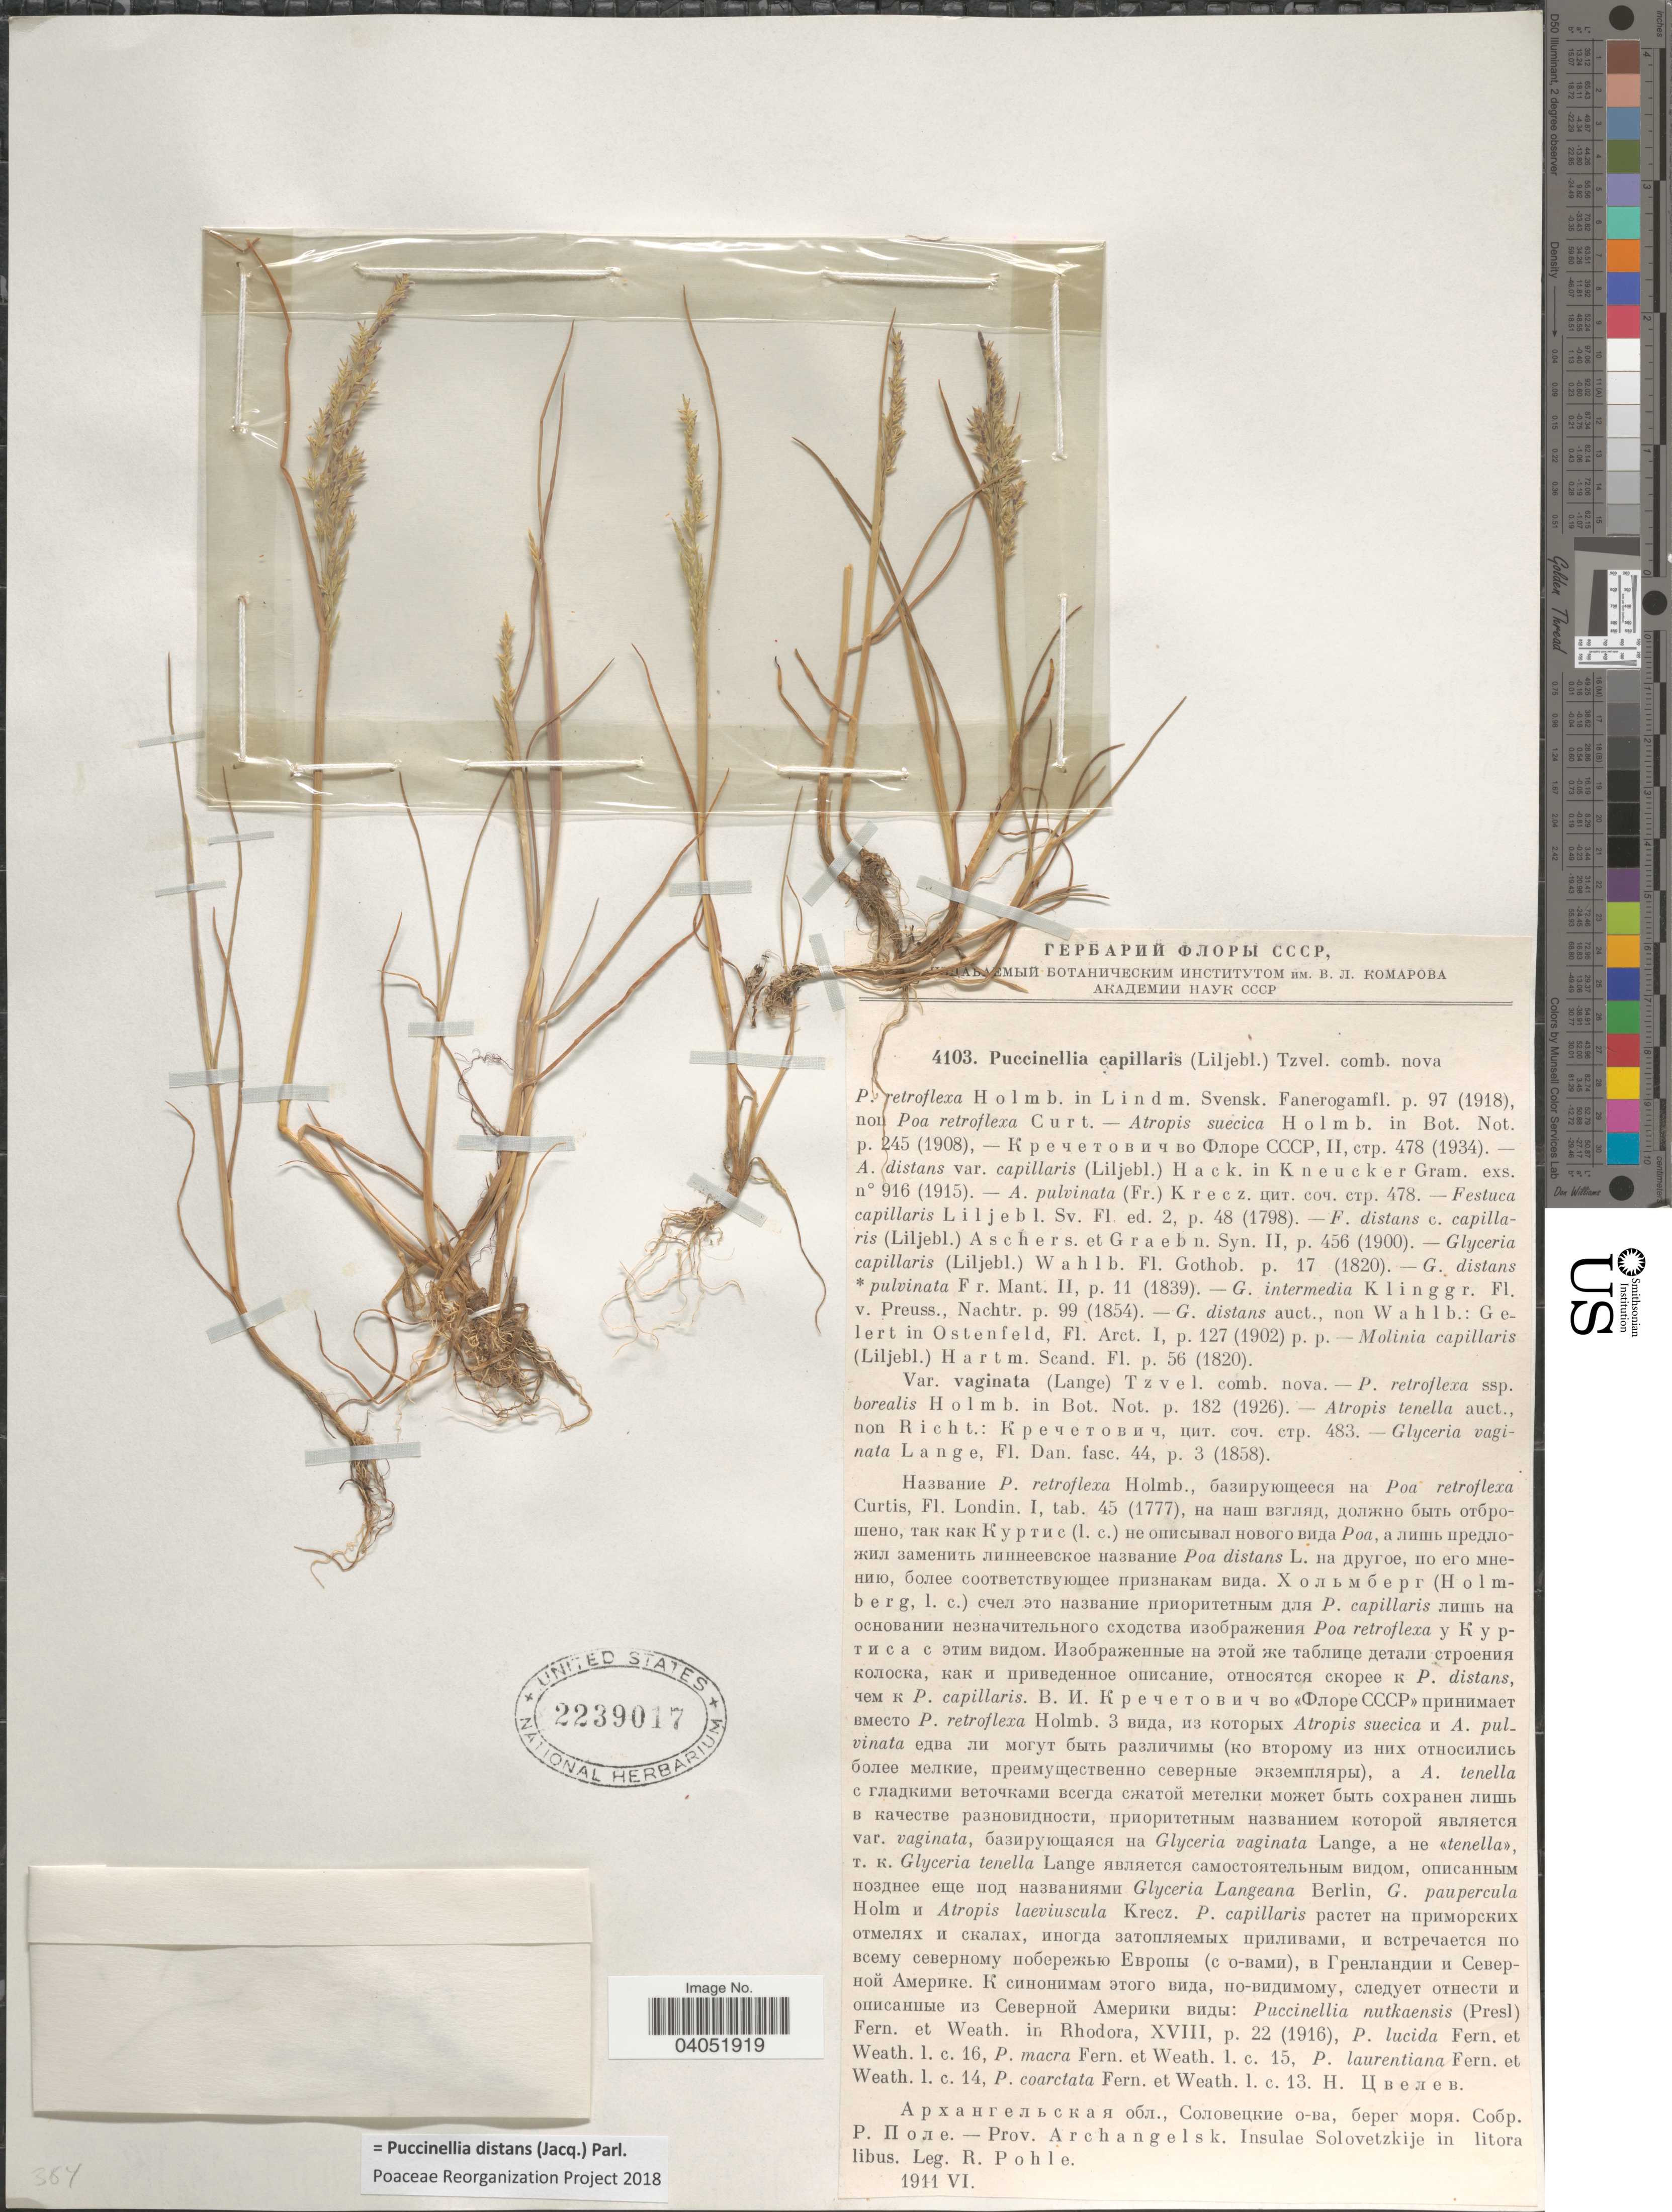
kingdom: Plantae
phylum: Tracheophyta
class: Liliopsida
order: Poales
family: Poaceae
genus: Puccinellia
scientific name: Puccinellia distans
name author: (Jacq.) Parl.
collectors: R. Pohle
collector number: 4103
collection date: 1911-06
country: Russian Federation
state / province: Arkhangelsk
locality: Prov. Archangelsk. Insulae Solovetzkije in litora libus.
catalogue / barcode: US 2239017